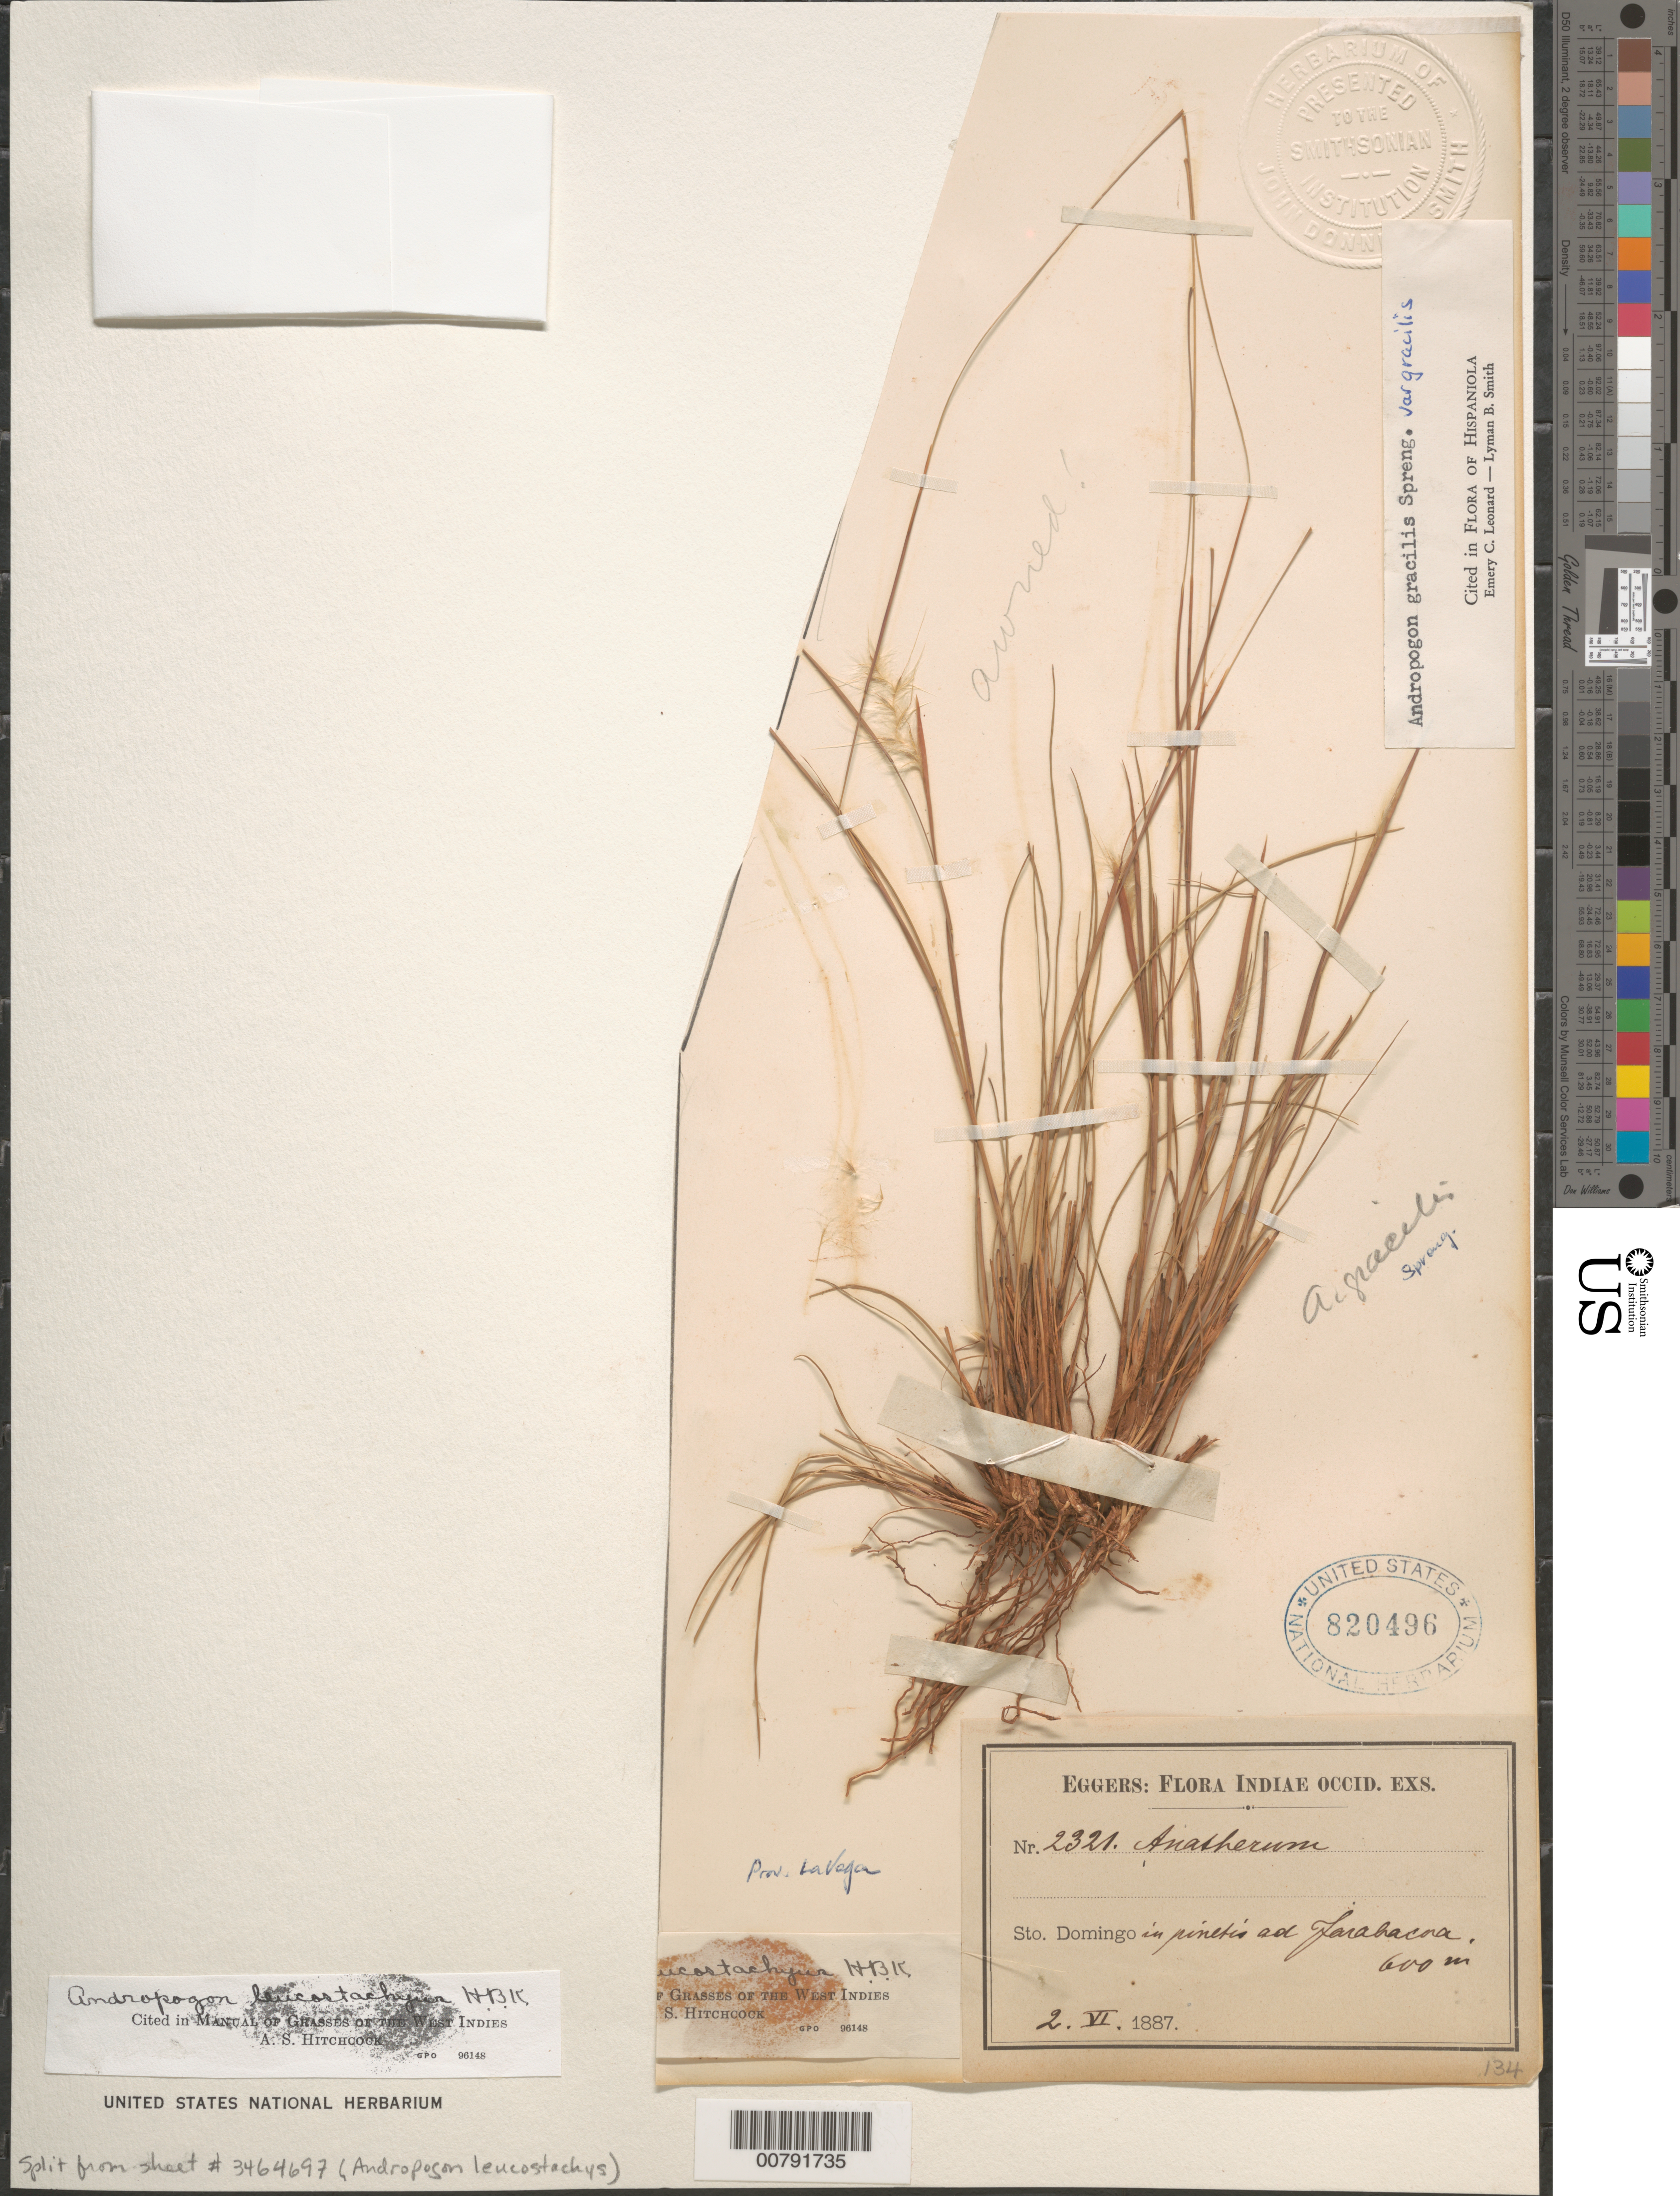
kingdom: Plantae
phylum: Tracheophyta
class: Liliopsida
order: Poales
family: Poaceae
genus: Schizachyrium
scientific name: Schizachyrium gracile var. gracile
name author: (Spreng.) Nash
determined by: Leonard, E. C.; Smith, L. B.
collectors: H. F. A. von Eggers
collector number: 2321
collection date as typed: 02 Jun 1887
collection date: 1887-06-02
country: Dominican Republic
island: Hispaniola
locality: Jarabacoa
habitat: In pinetis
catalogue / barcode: US 820496